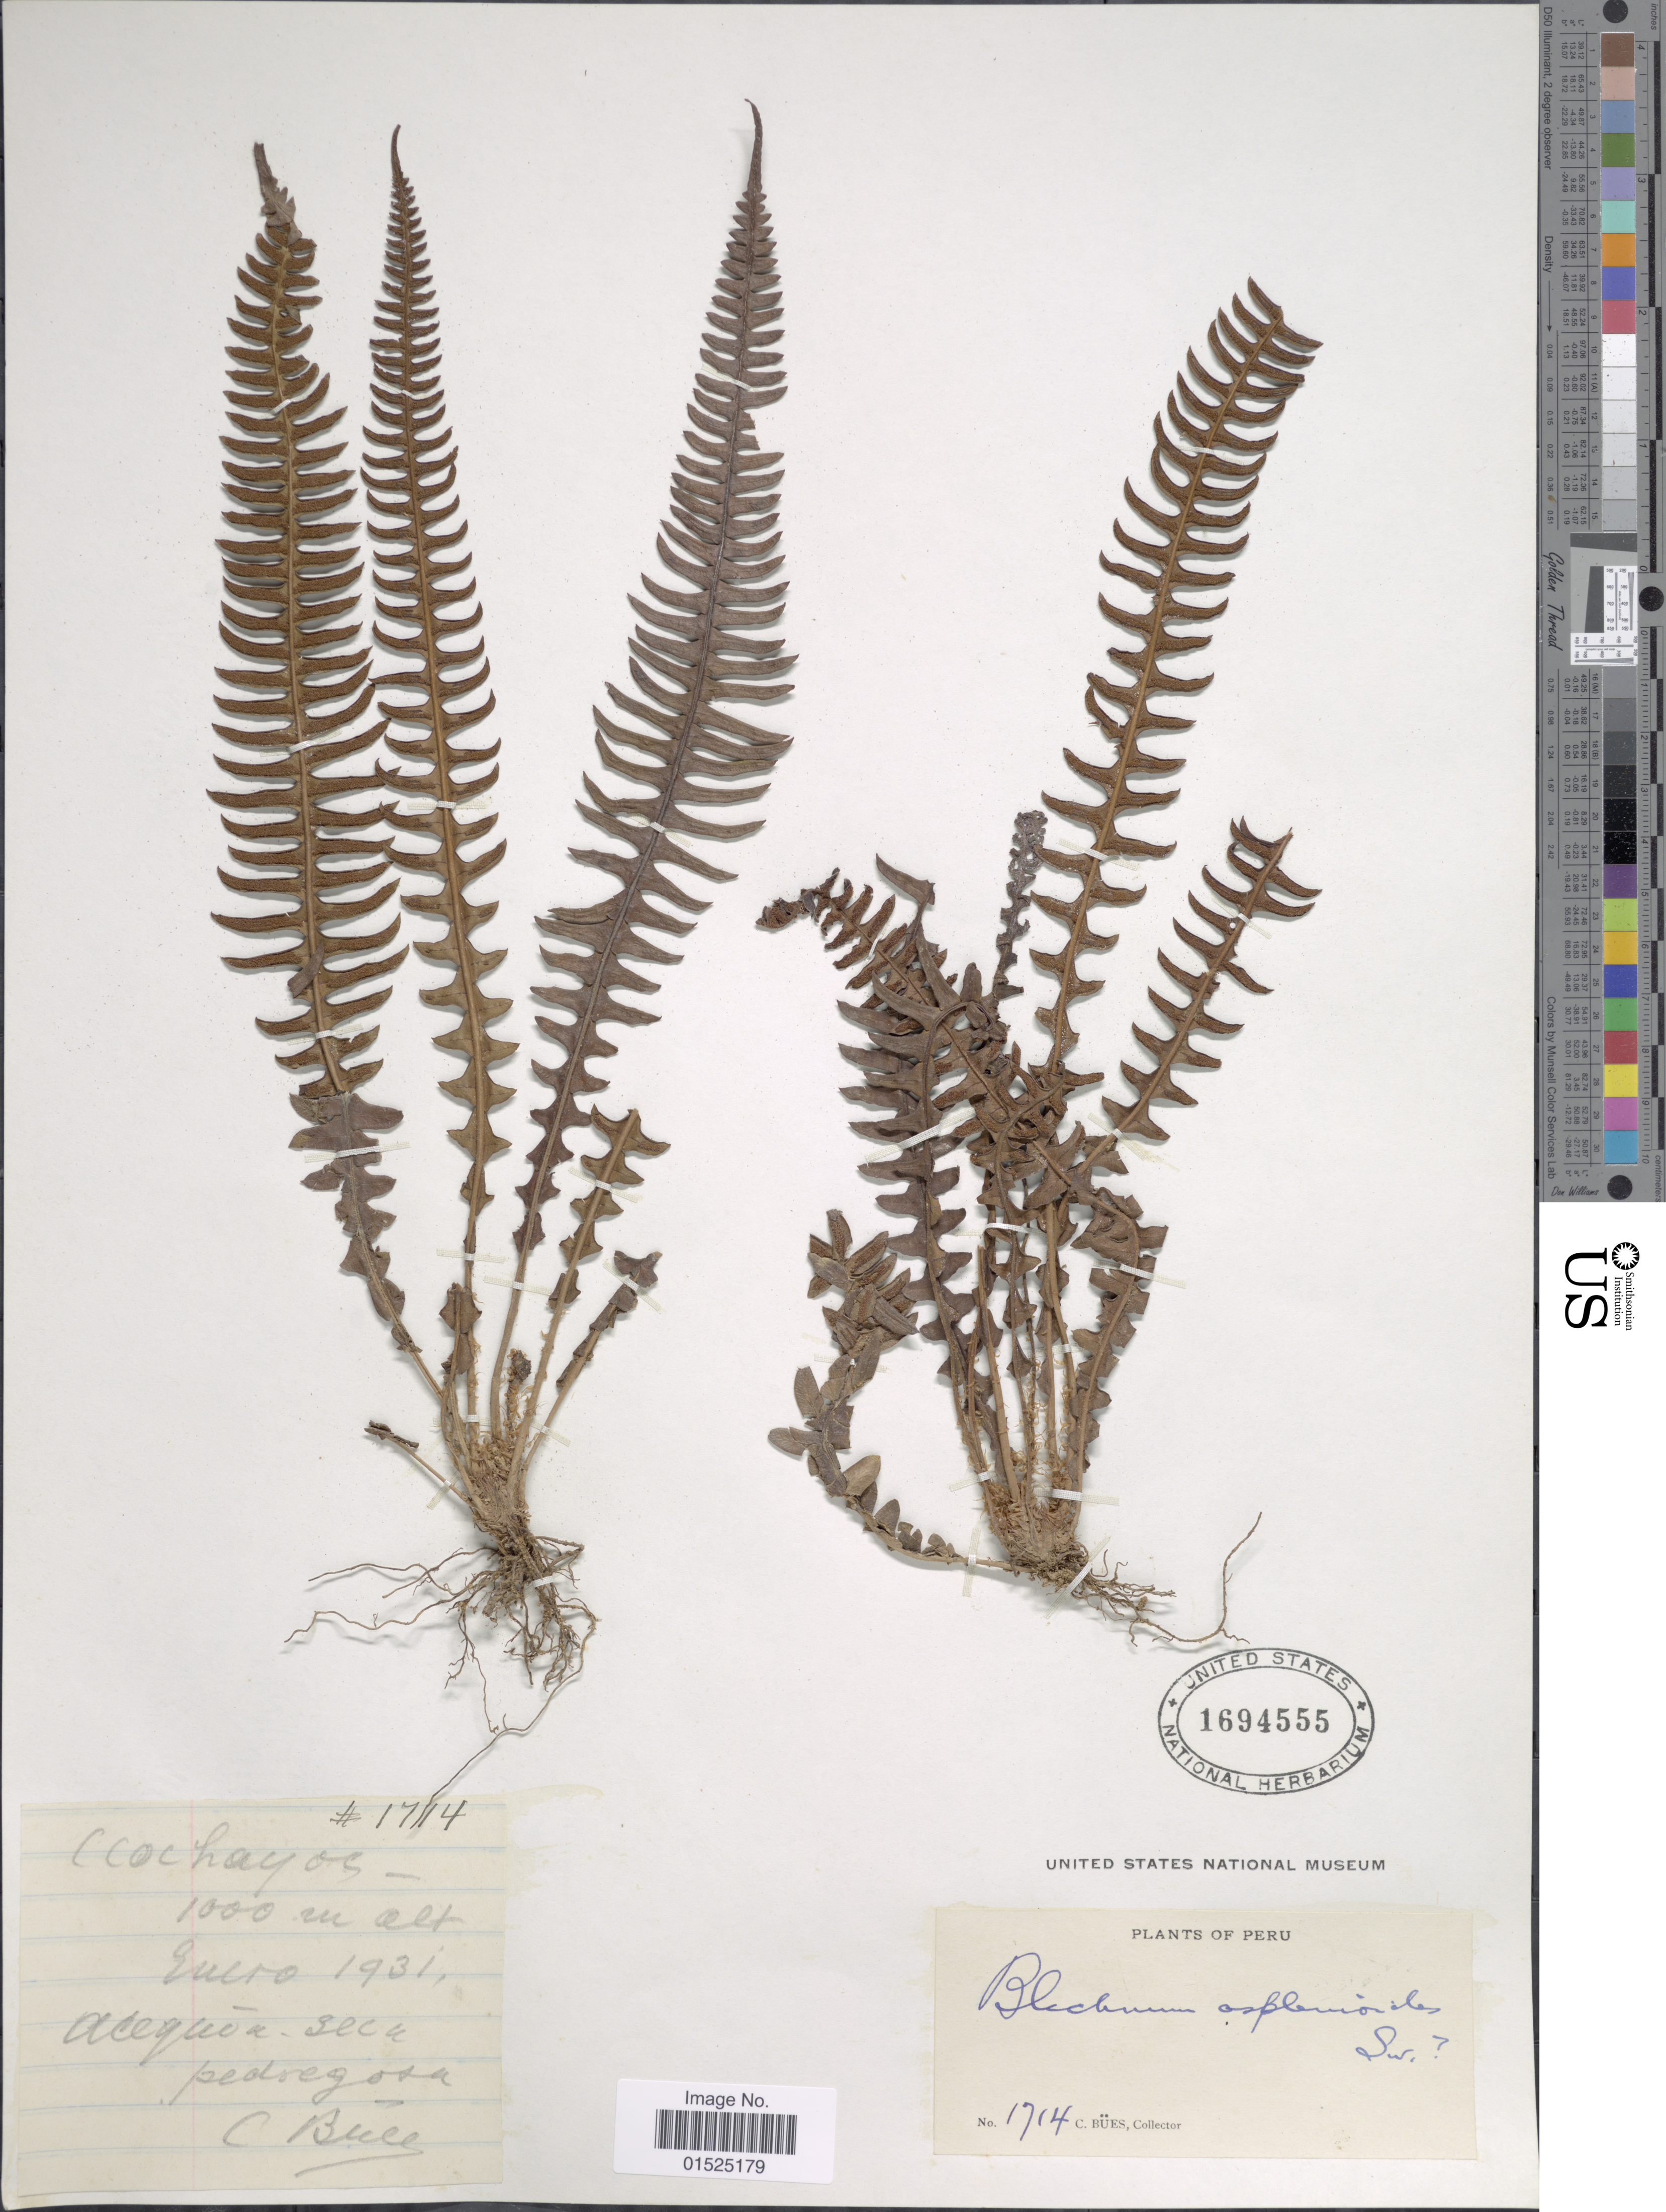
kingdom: Plantae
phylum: Tracheophyta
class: Polypodiopsida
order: Polypodiales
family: Blechnaceae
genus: Blechnum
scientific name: Blechnum asplenioides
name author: Sw.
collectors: C. Bues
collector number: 1714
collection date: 1931-01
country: Peru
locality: Ccochayoc, acequia, seca pedregosa.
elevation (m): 1000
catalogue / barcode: US 1694555